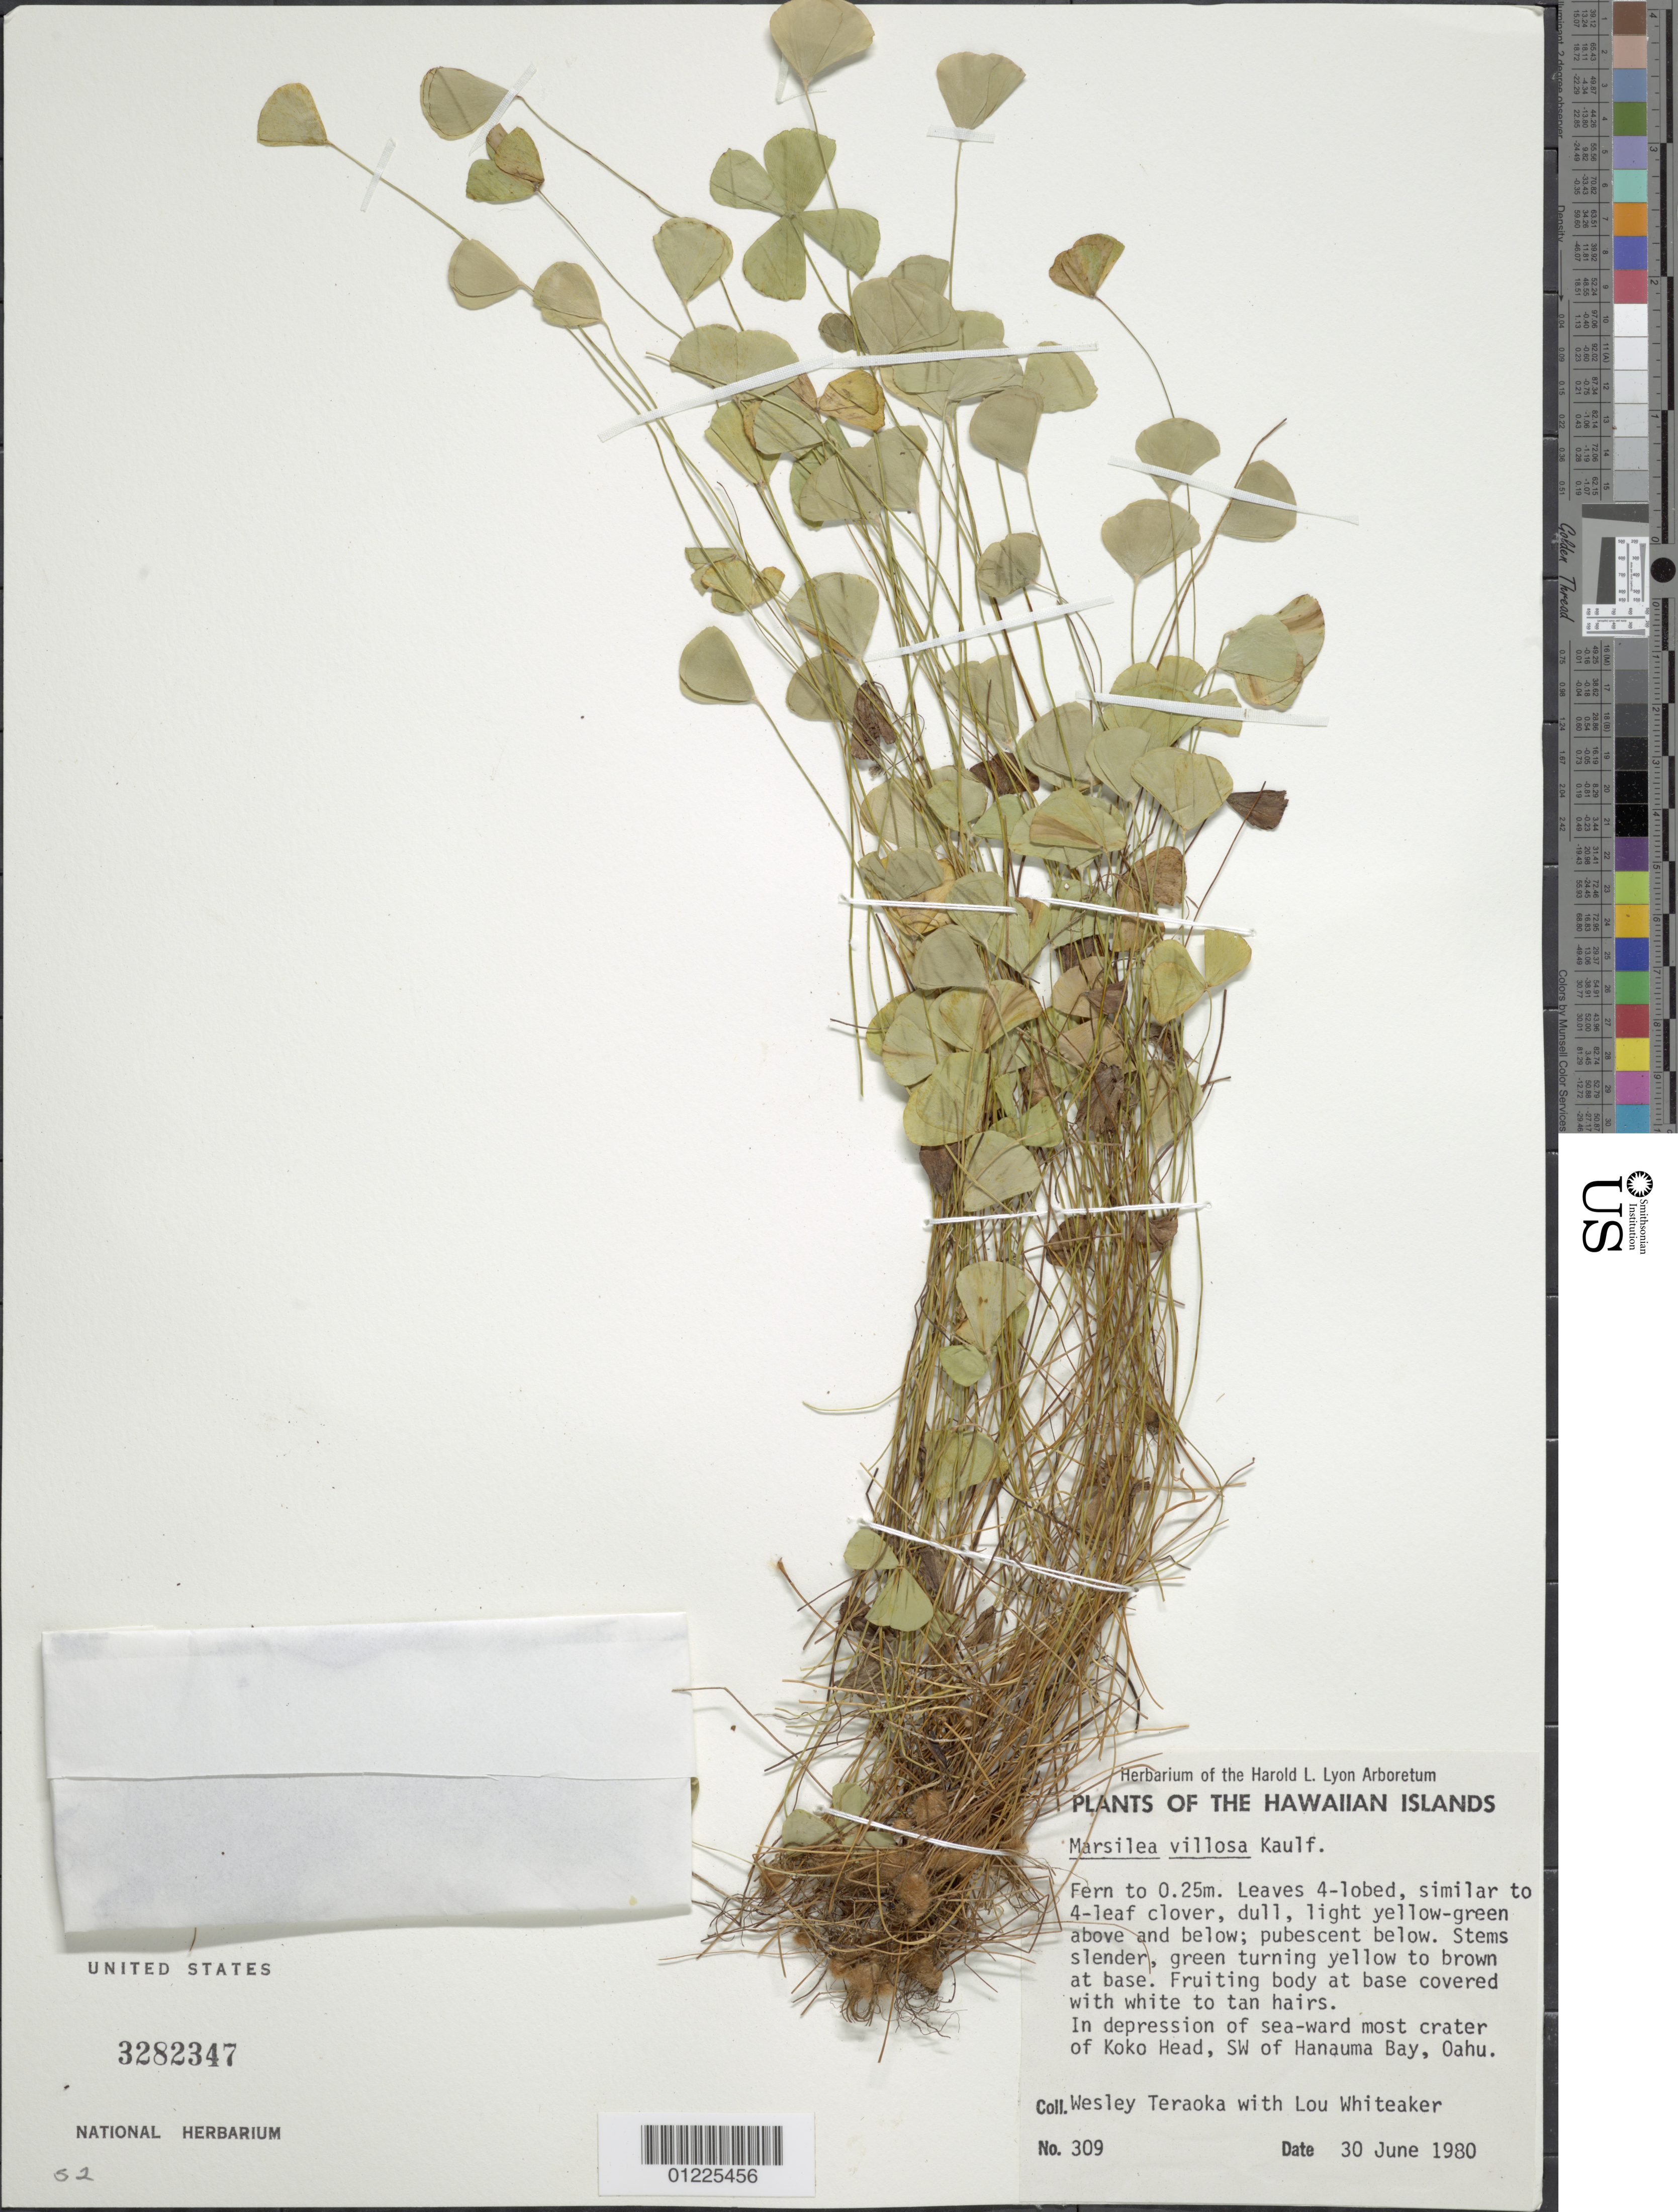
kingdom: Plantae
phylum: Tracheophyta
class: Polypodiopsida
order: Salviniales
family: Marsileaceae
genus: Marsilea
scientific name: Marsilea villosa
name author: Kaulf.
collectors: W. Teraoka & L. Whiteaker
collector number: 309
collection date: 1980-06-30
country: United States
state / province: Hawaii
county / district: Honolulu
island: Oahu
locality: Koko Head, SW of Hanauma Bay.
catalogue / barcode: US 3282347